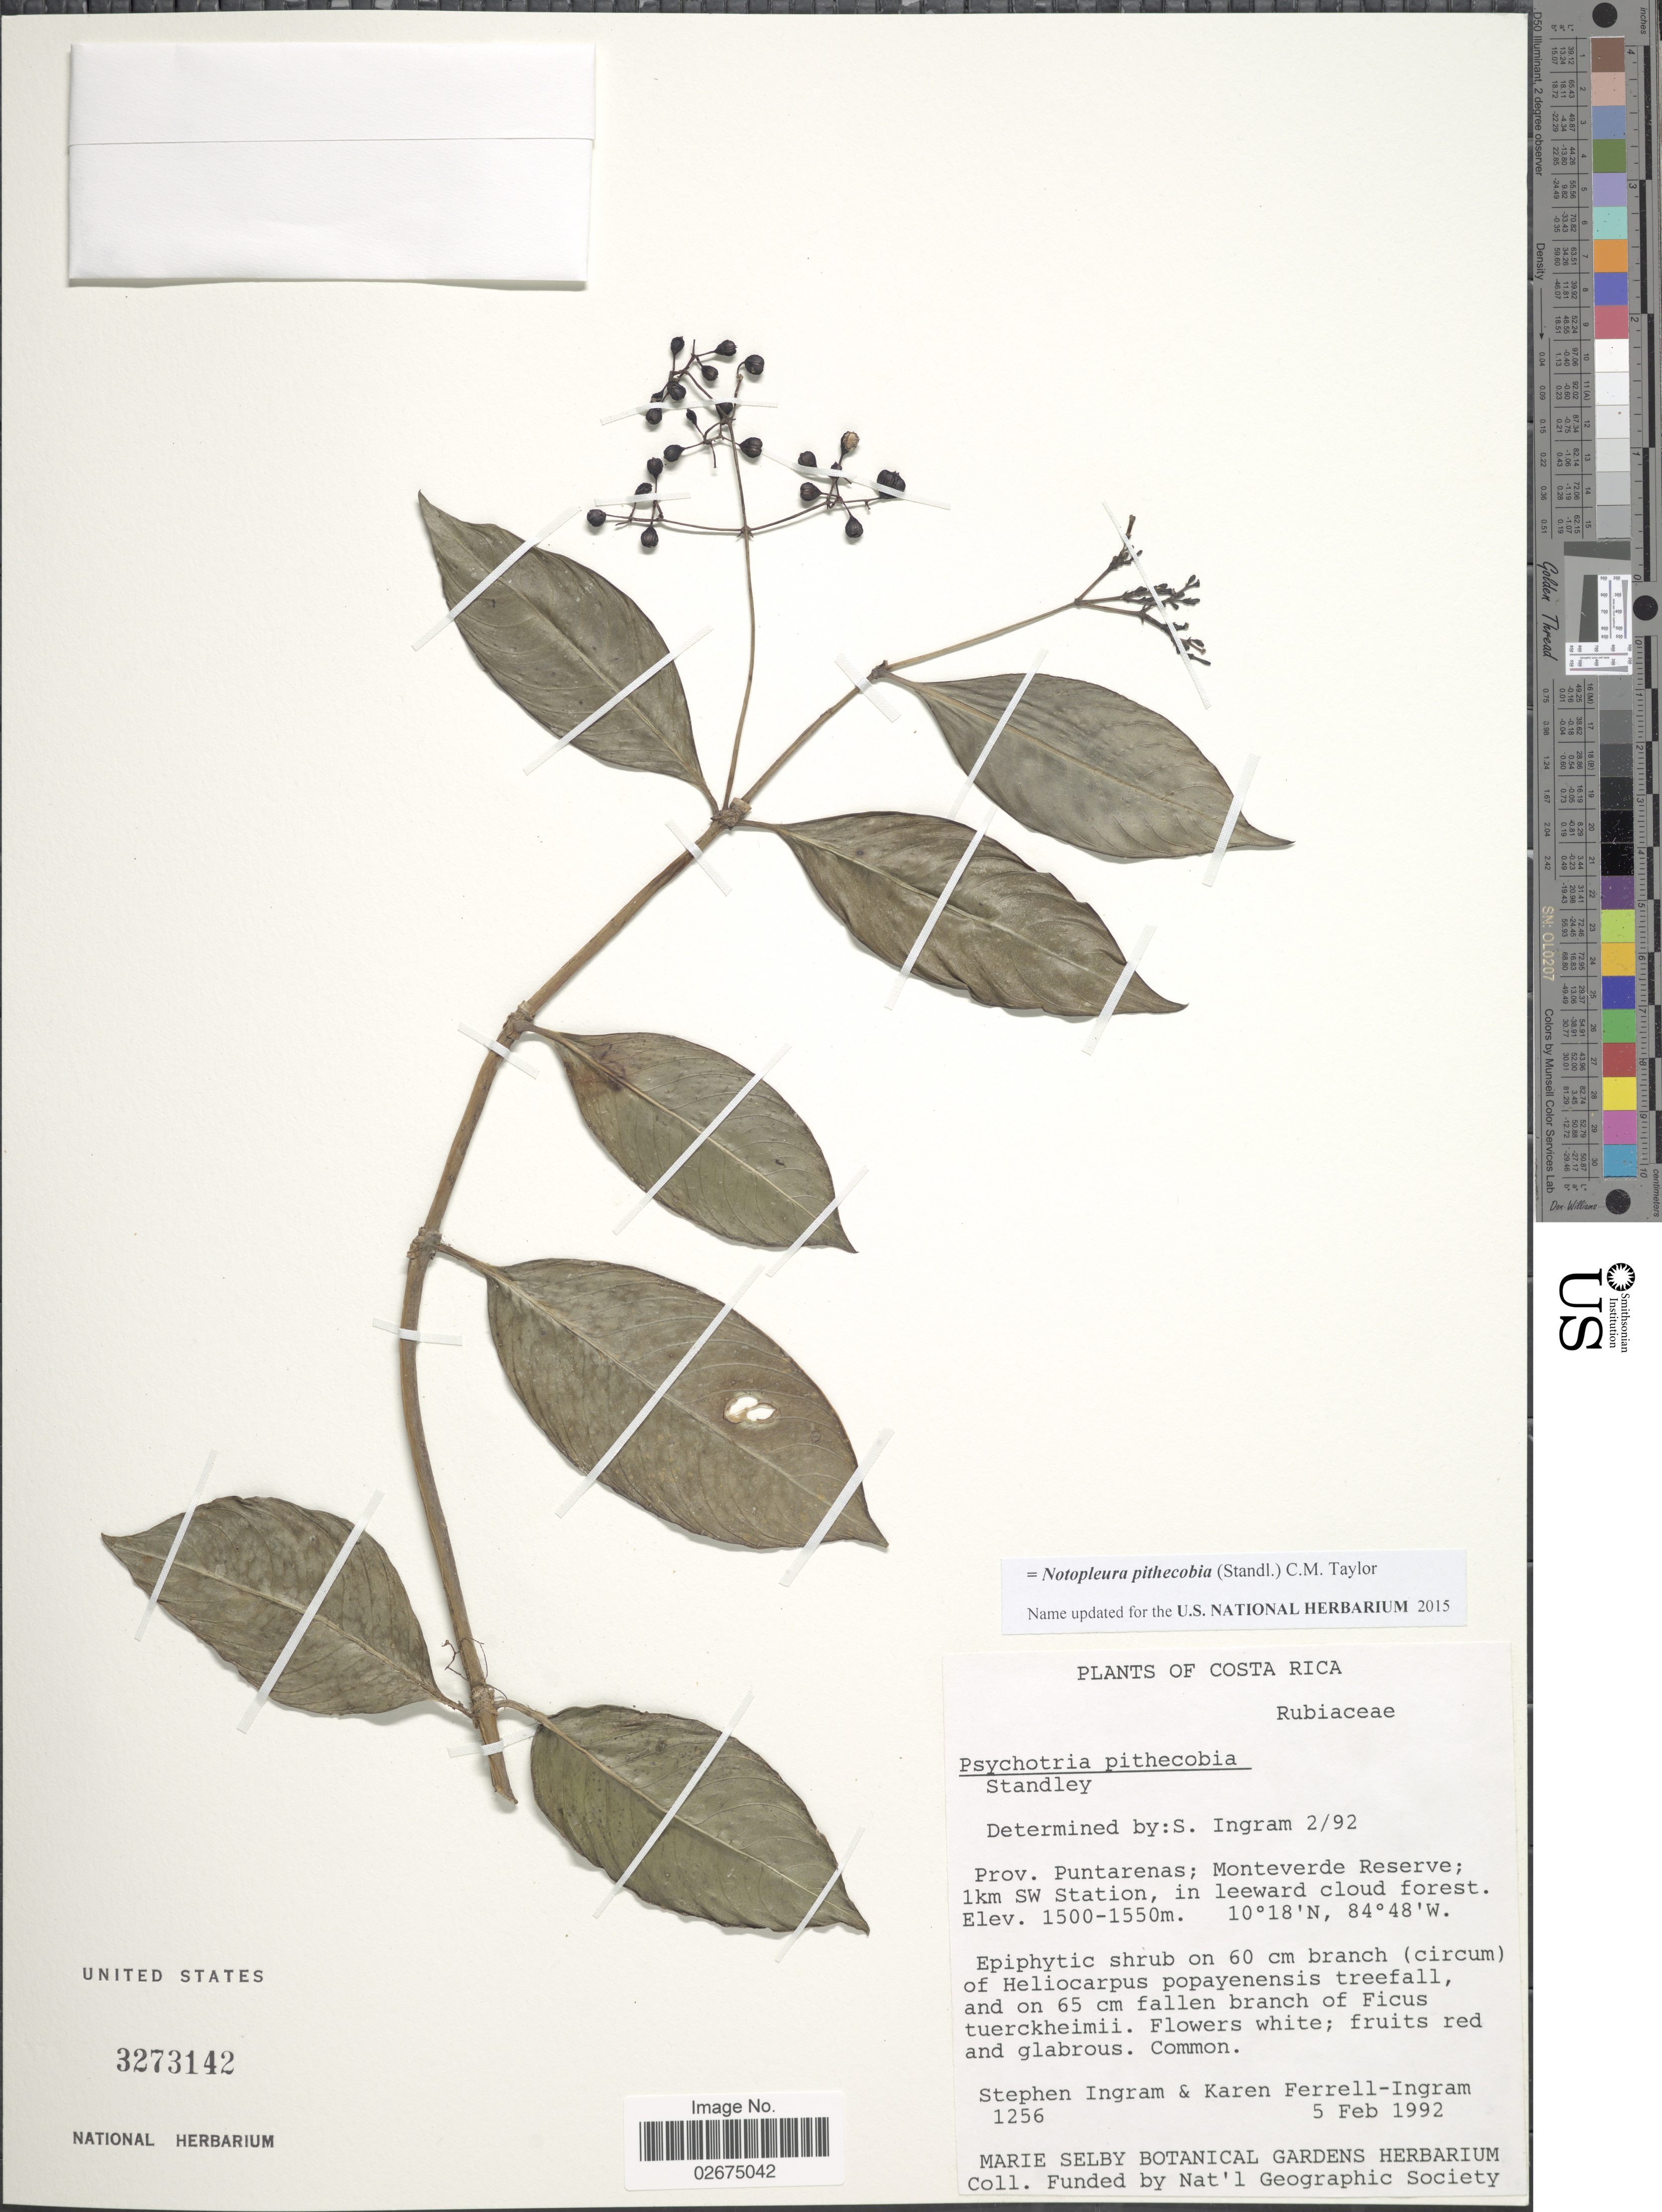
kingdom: Plantae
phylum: Tracheophyta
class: Magnoliopsida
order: Gentianales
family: Rubiaceae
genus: Notopleura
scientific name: Notopleura pithecobia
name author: (Standl.) C.M. Taylor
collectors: S. Ingram & K. Ferrell-Ingram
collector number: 1256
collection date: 1992-02-05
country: Costa Rica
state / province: Puntarenas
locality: Monteverde Reserve; 1km SW Station, in leeward cloud forest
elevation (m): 1500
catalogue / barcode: US 3273142